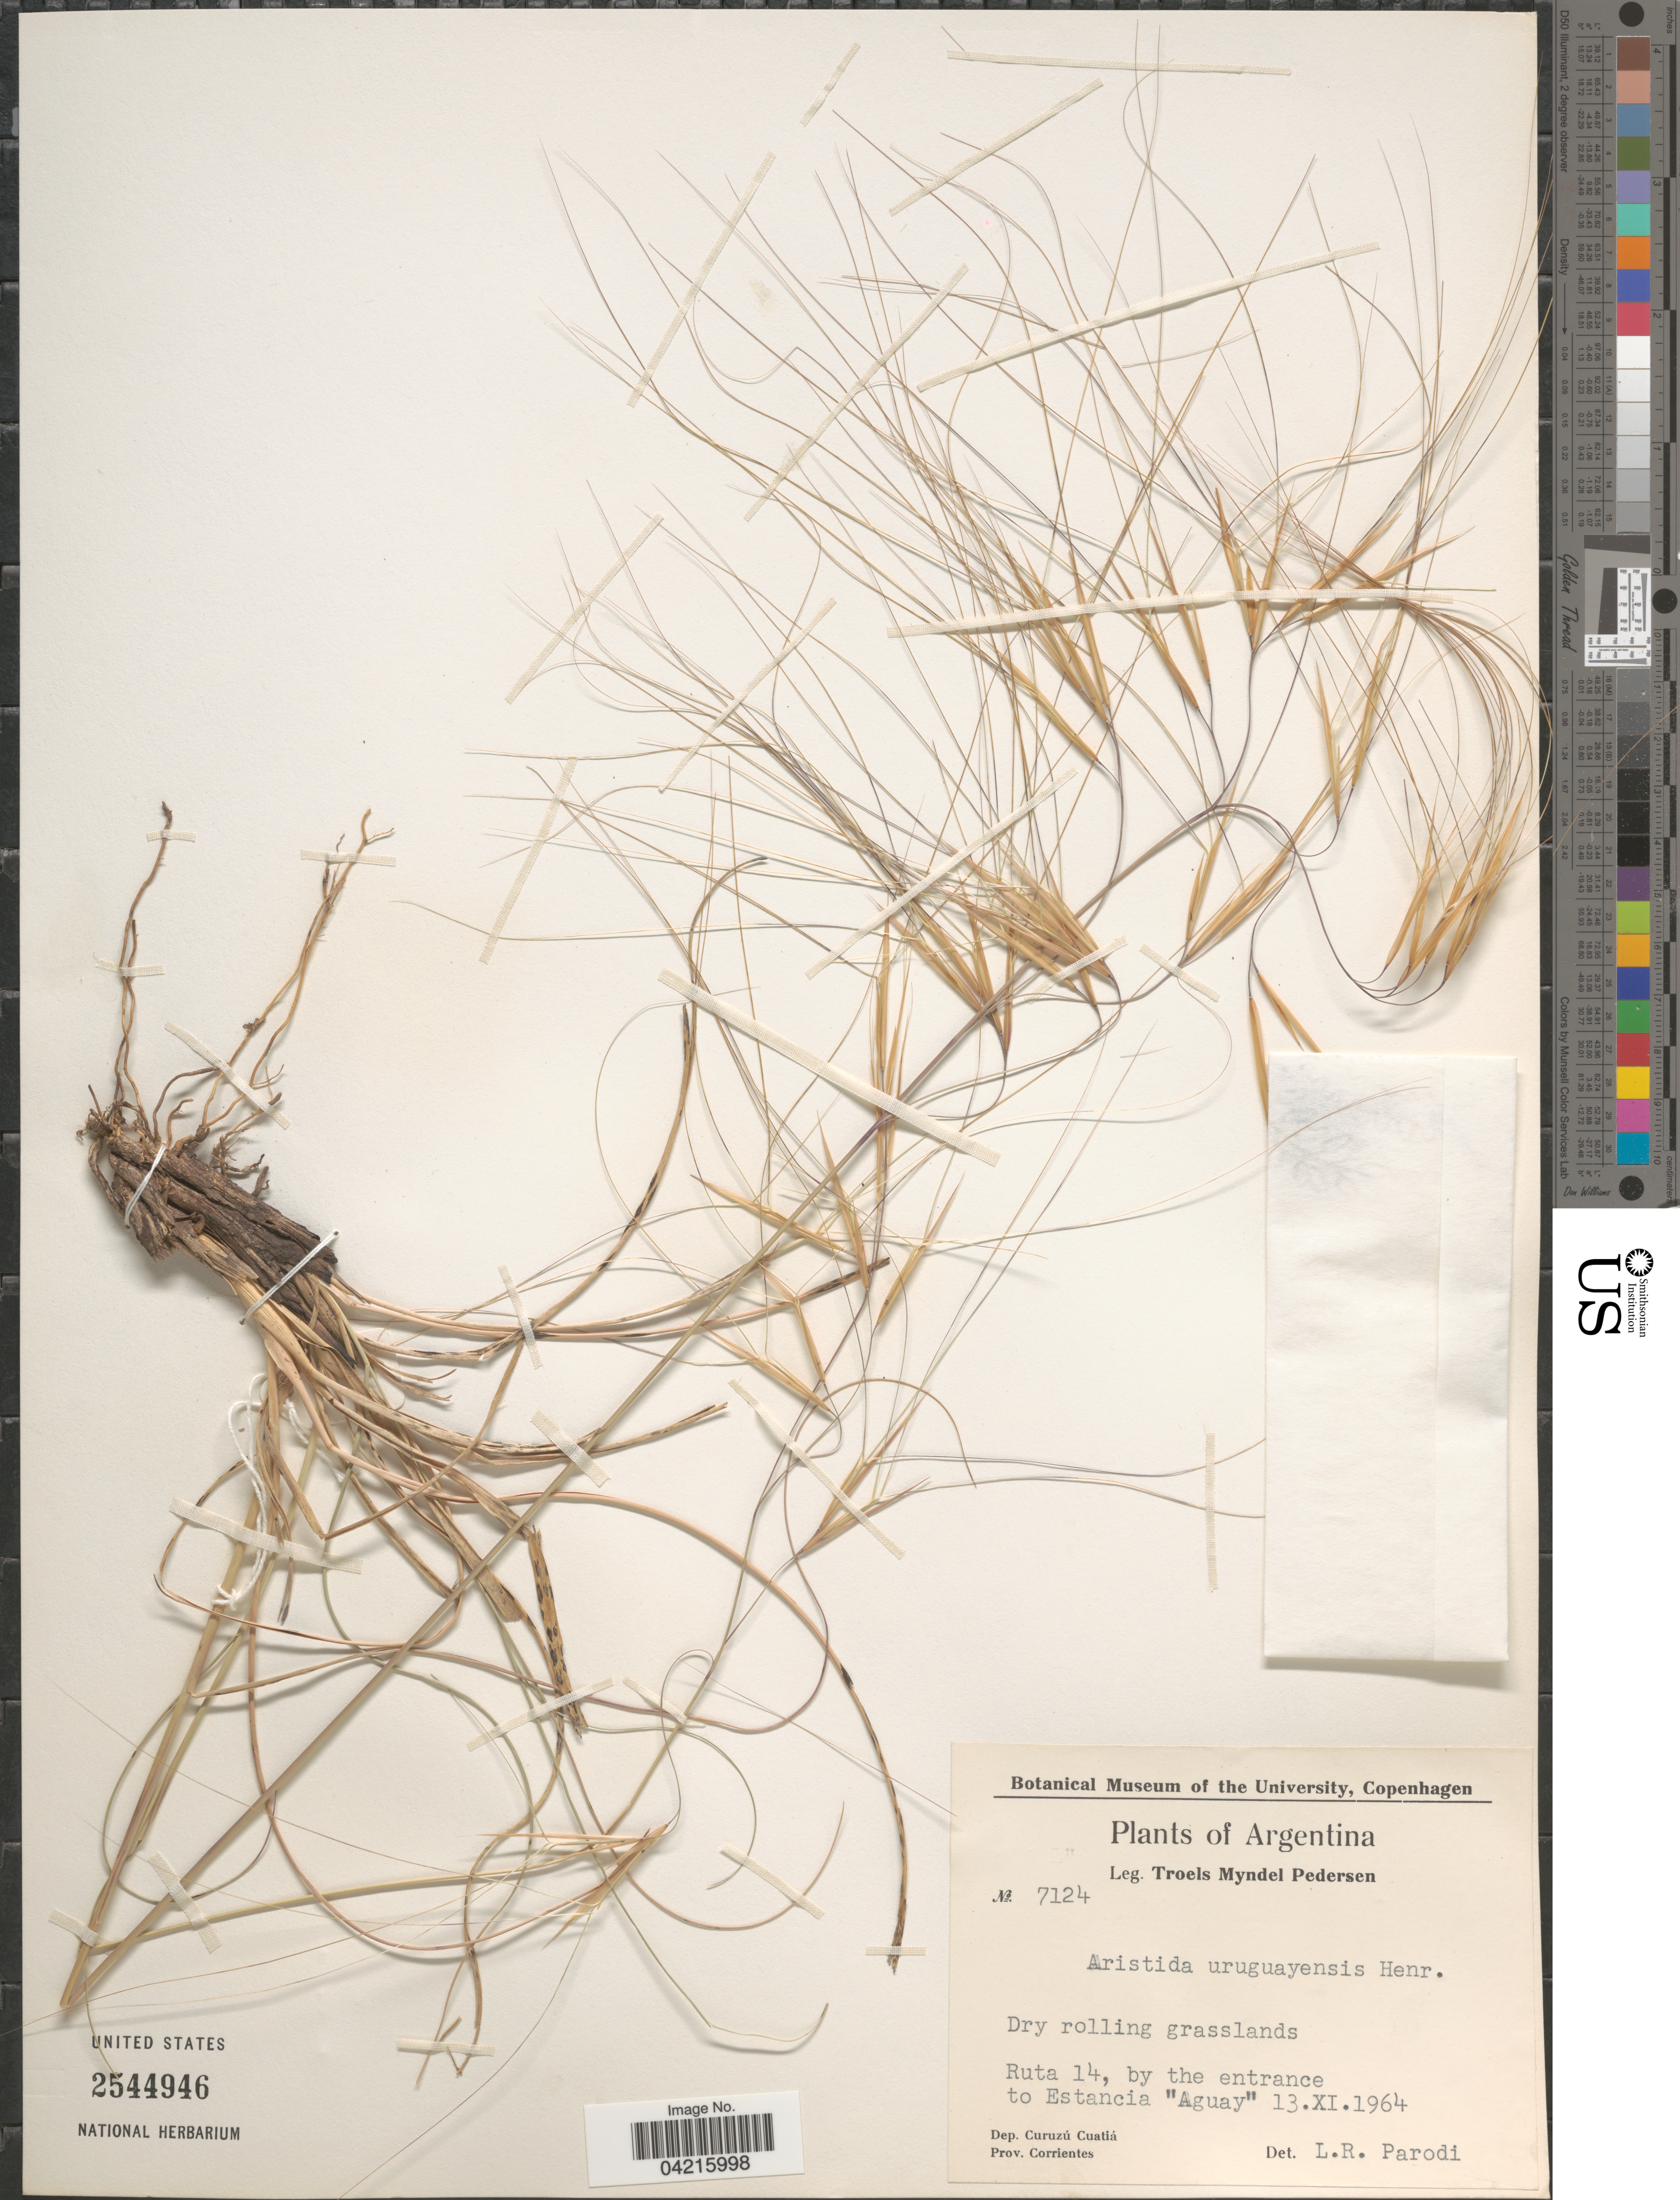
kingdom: Plantae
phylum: Tracheophyta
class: Liliopsida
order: Poales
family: Poaceae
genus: Aristida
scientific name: Aristida uruguayensis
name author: Henr.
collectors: T. Pederson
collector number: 7124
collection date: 1964-11-13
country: Argentina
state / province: Corrientes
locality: Ruta 14, by the entrance to Estancia "Aguay". Dep. Curuzú Cuatiá.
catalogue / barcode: US 2544946